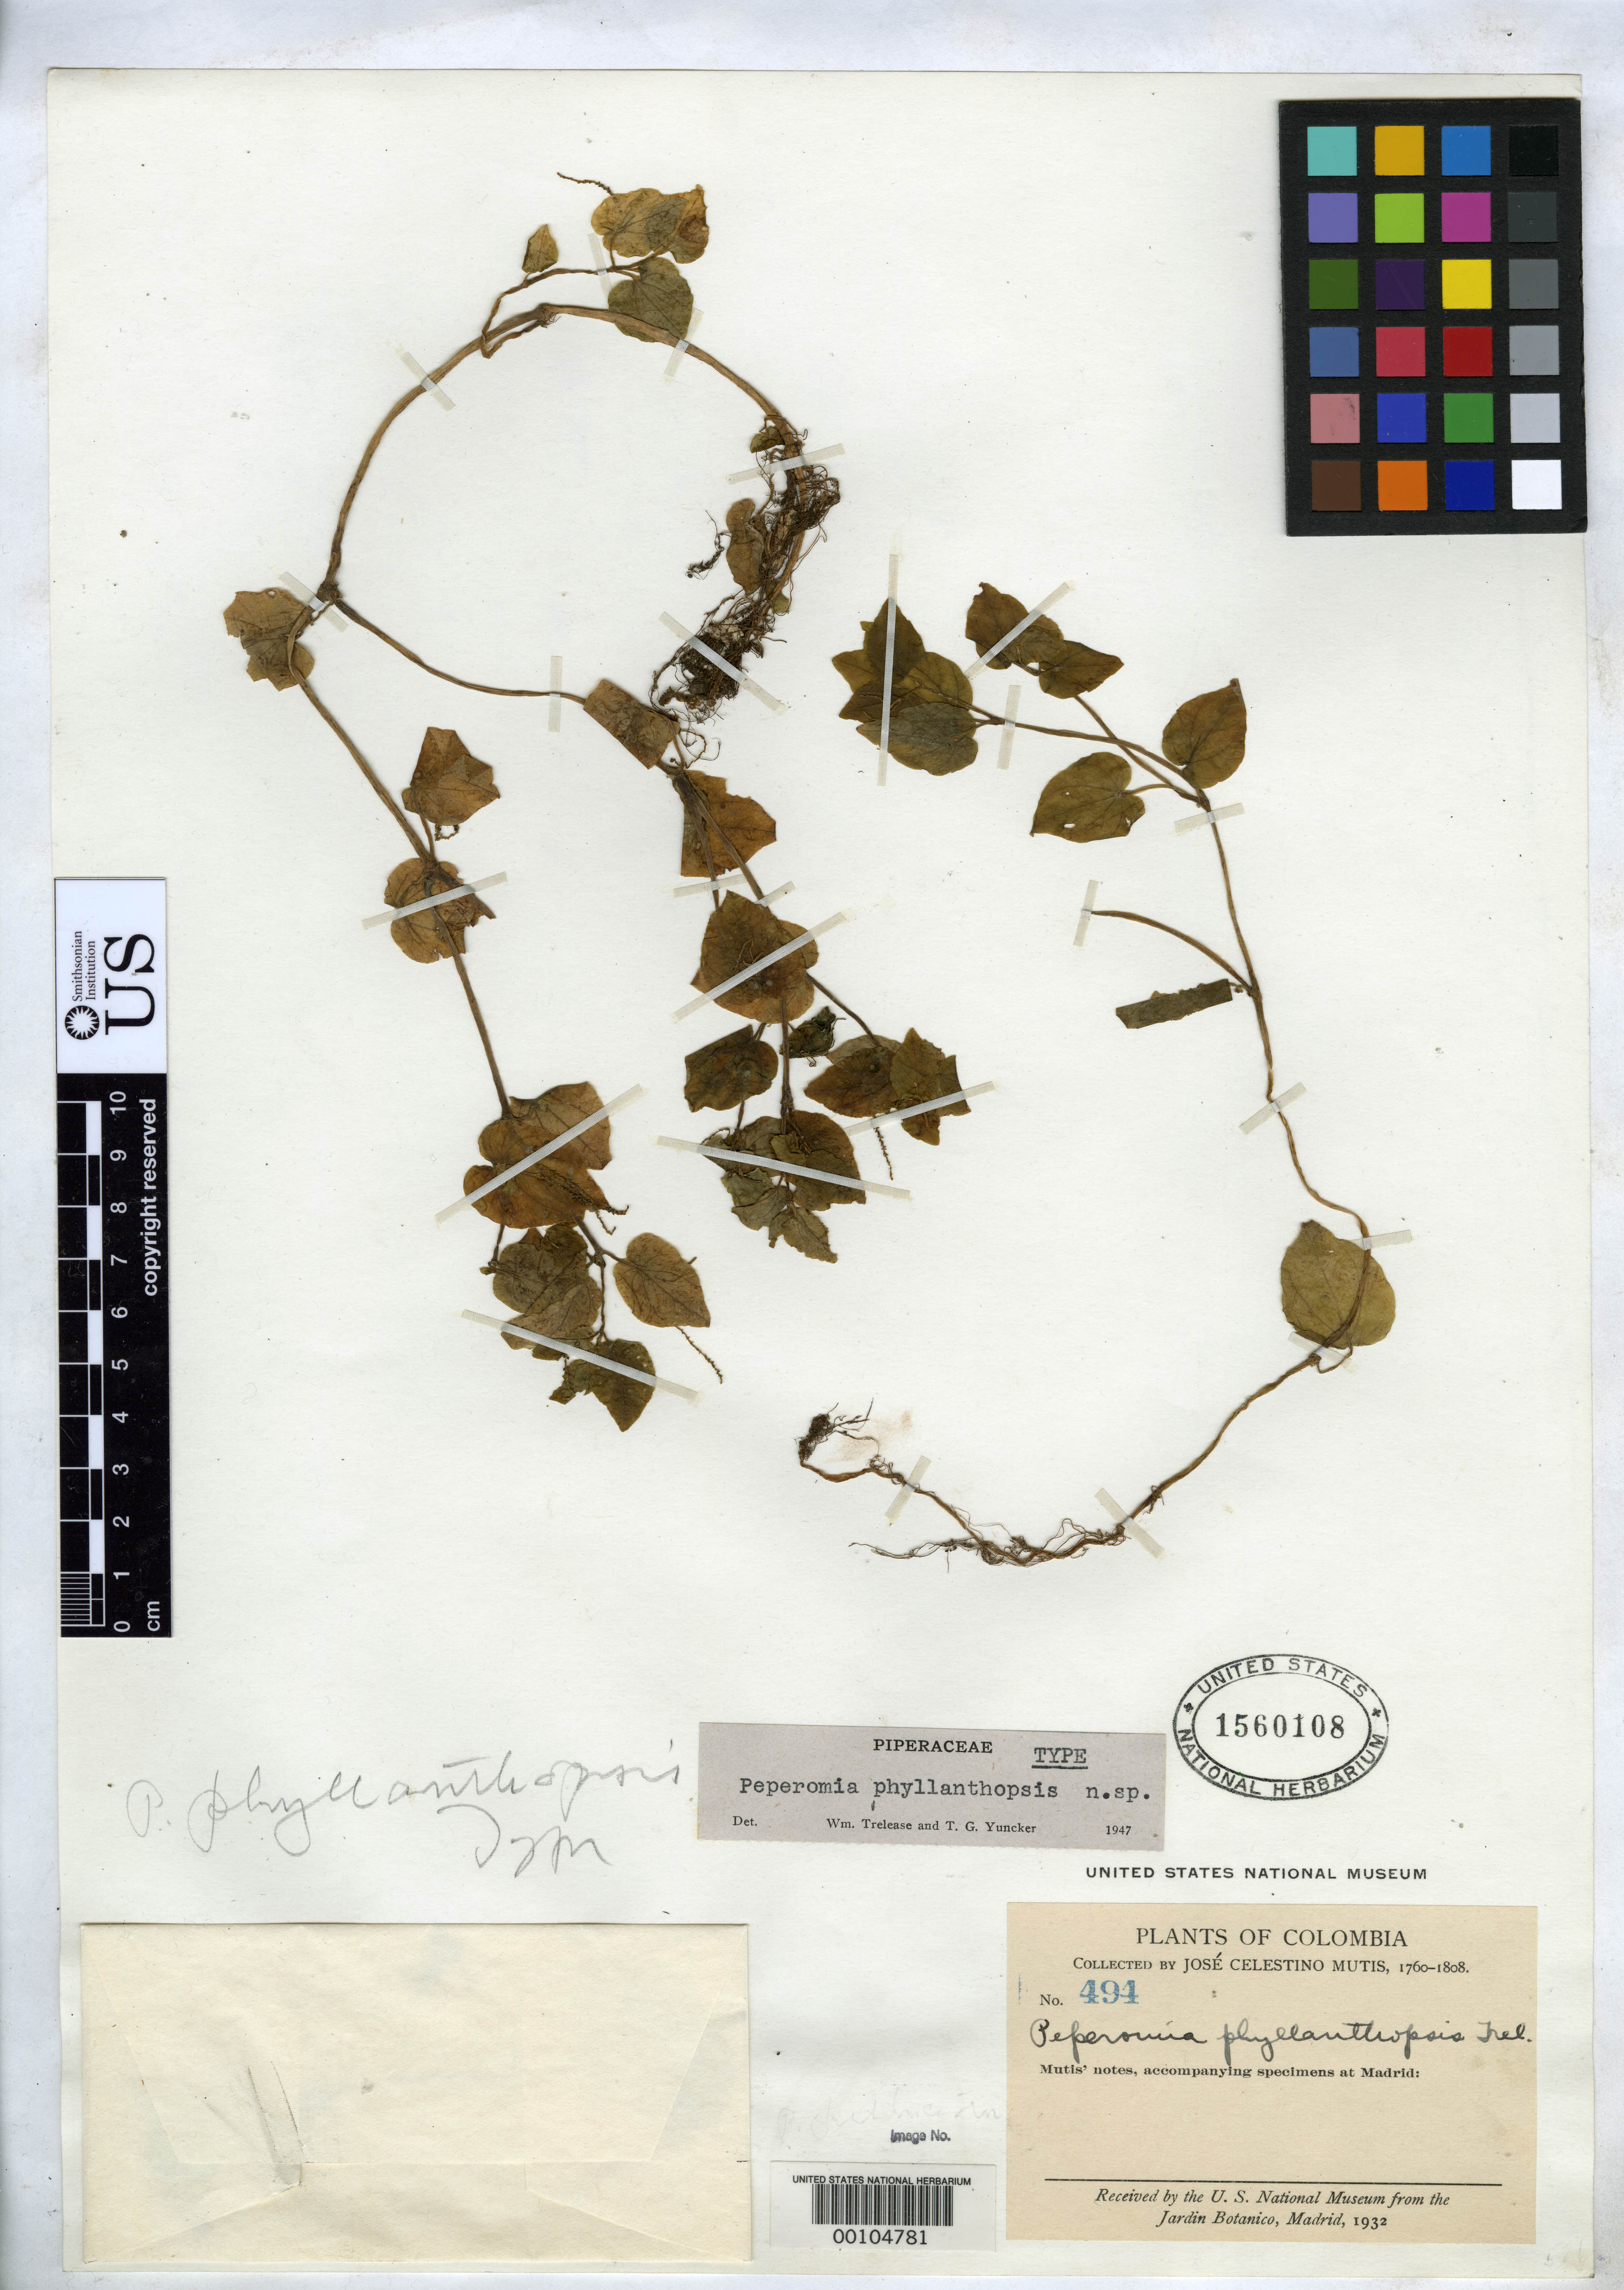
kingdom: Plantae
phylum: Tracheophyta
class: Magnoliopsida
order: Piperales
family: Piperaceae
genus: Peperomia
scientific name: Peperomia phyllanthopsis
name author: Trel. & Yunck.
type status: Holotype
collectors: J. C. B. Mutis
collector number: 494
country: Colombia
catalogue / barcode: US 1560108